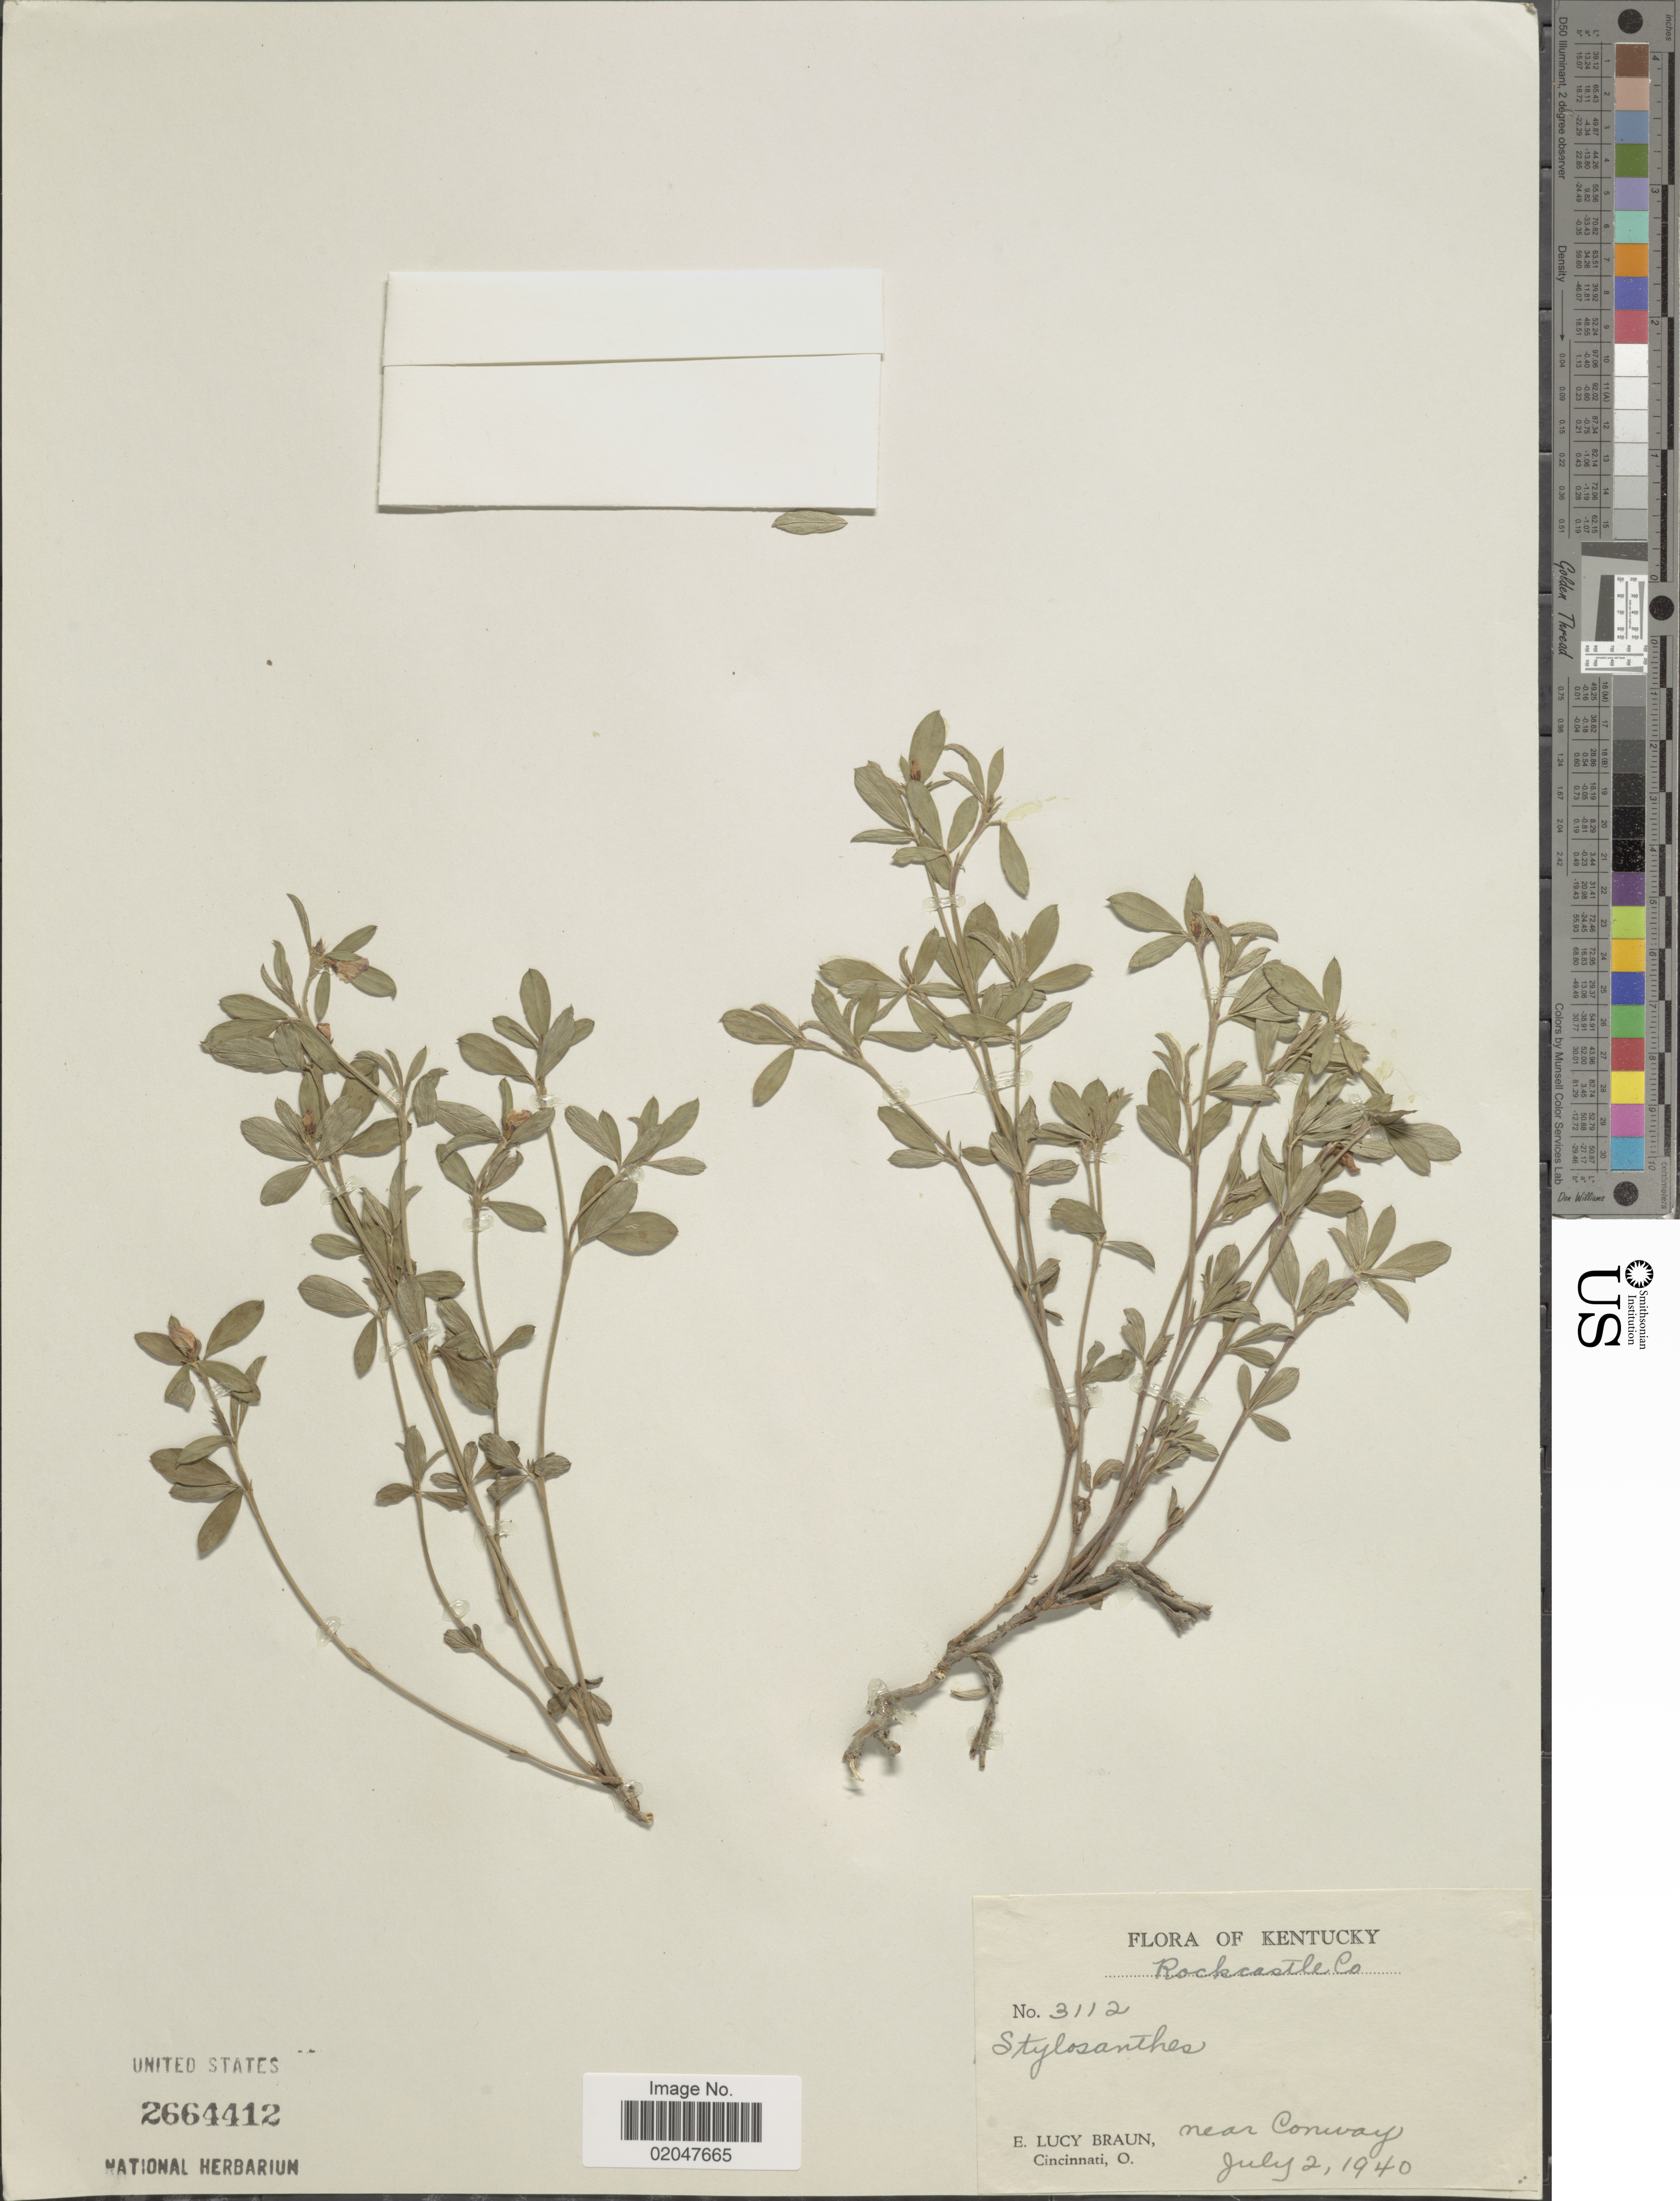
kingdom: Plantae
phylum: Tracheophyta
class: Magnoliopsida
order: Fabales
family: Fabaceae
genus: Stylosanthes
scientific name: Stylosanthes sp.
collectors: E. L. Braun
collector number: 3112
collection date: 1940-07-02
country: United States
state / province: Kentucky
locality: Rockcastle Co., near Conway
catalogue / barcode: US 2664412